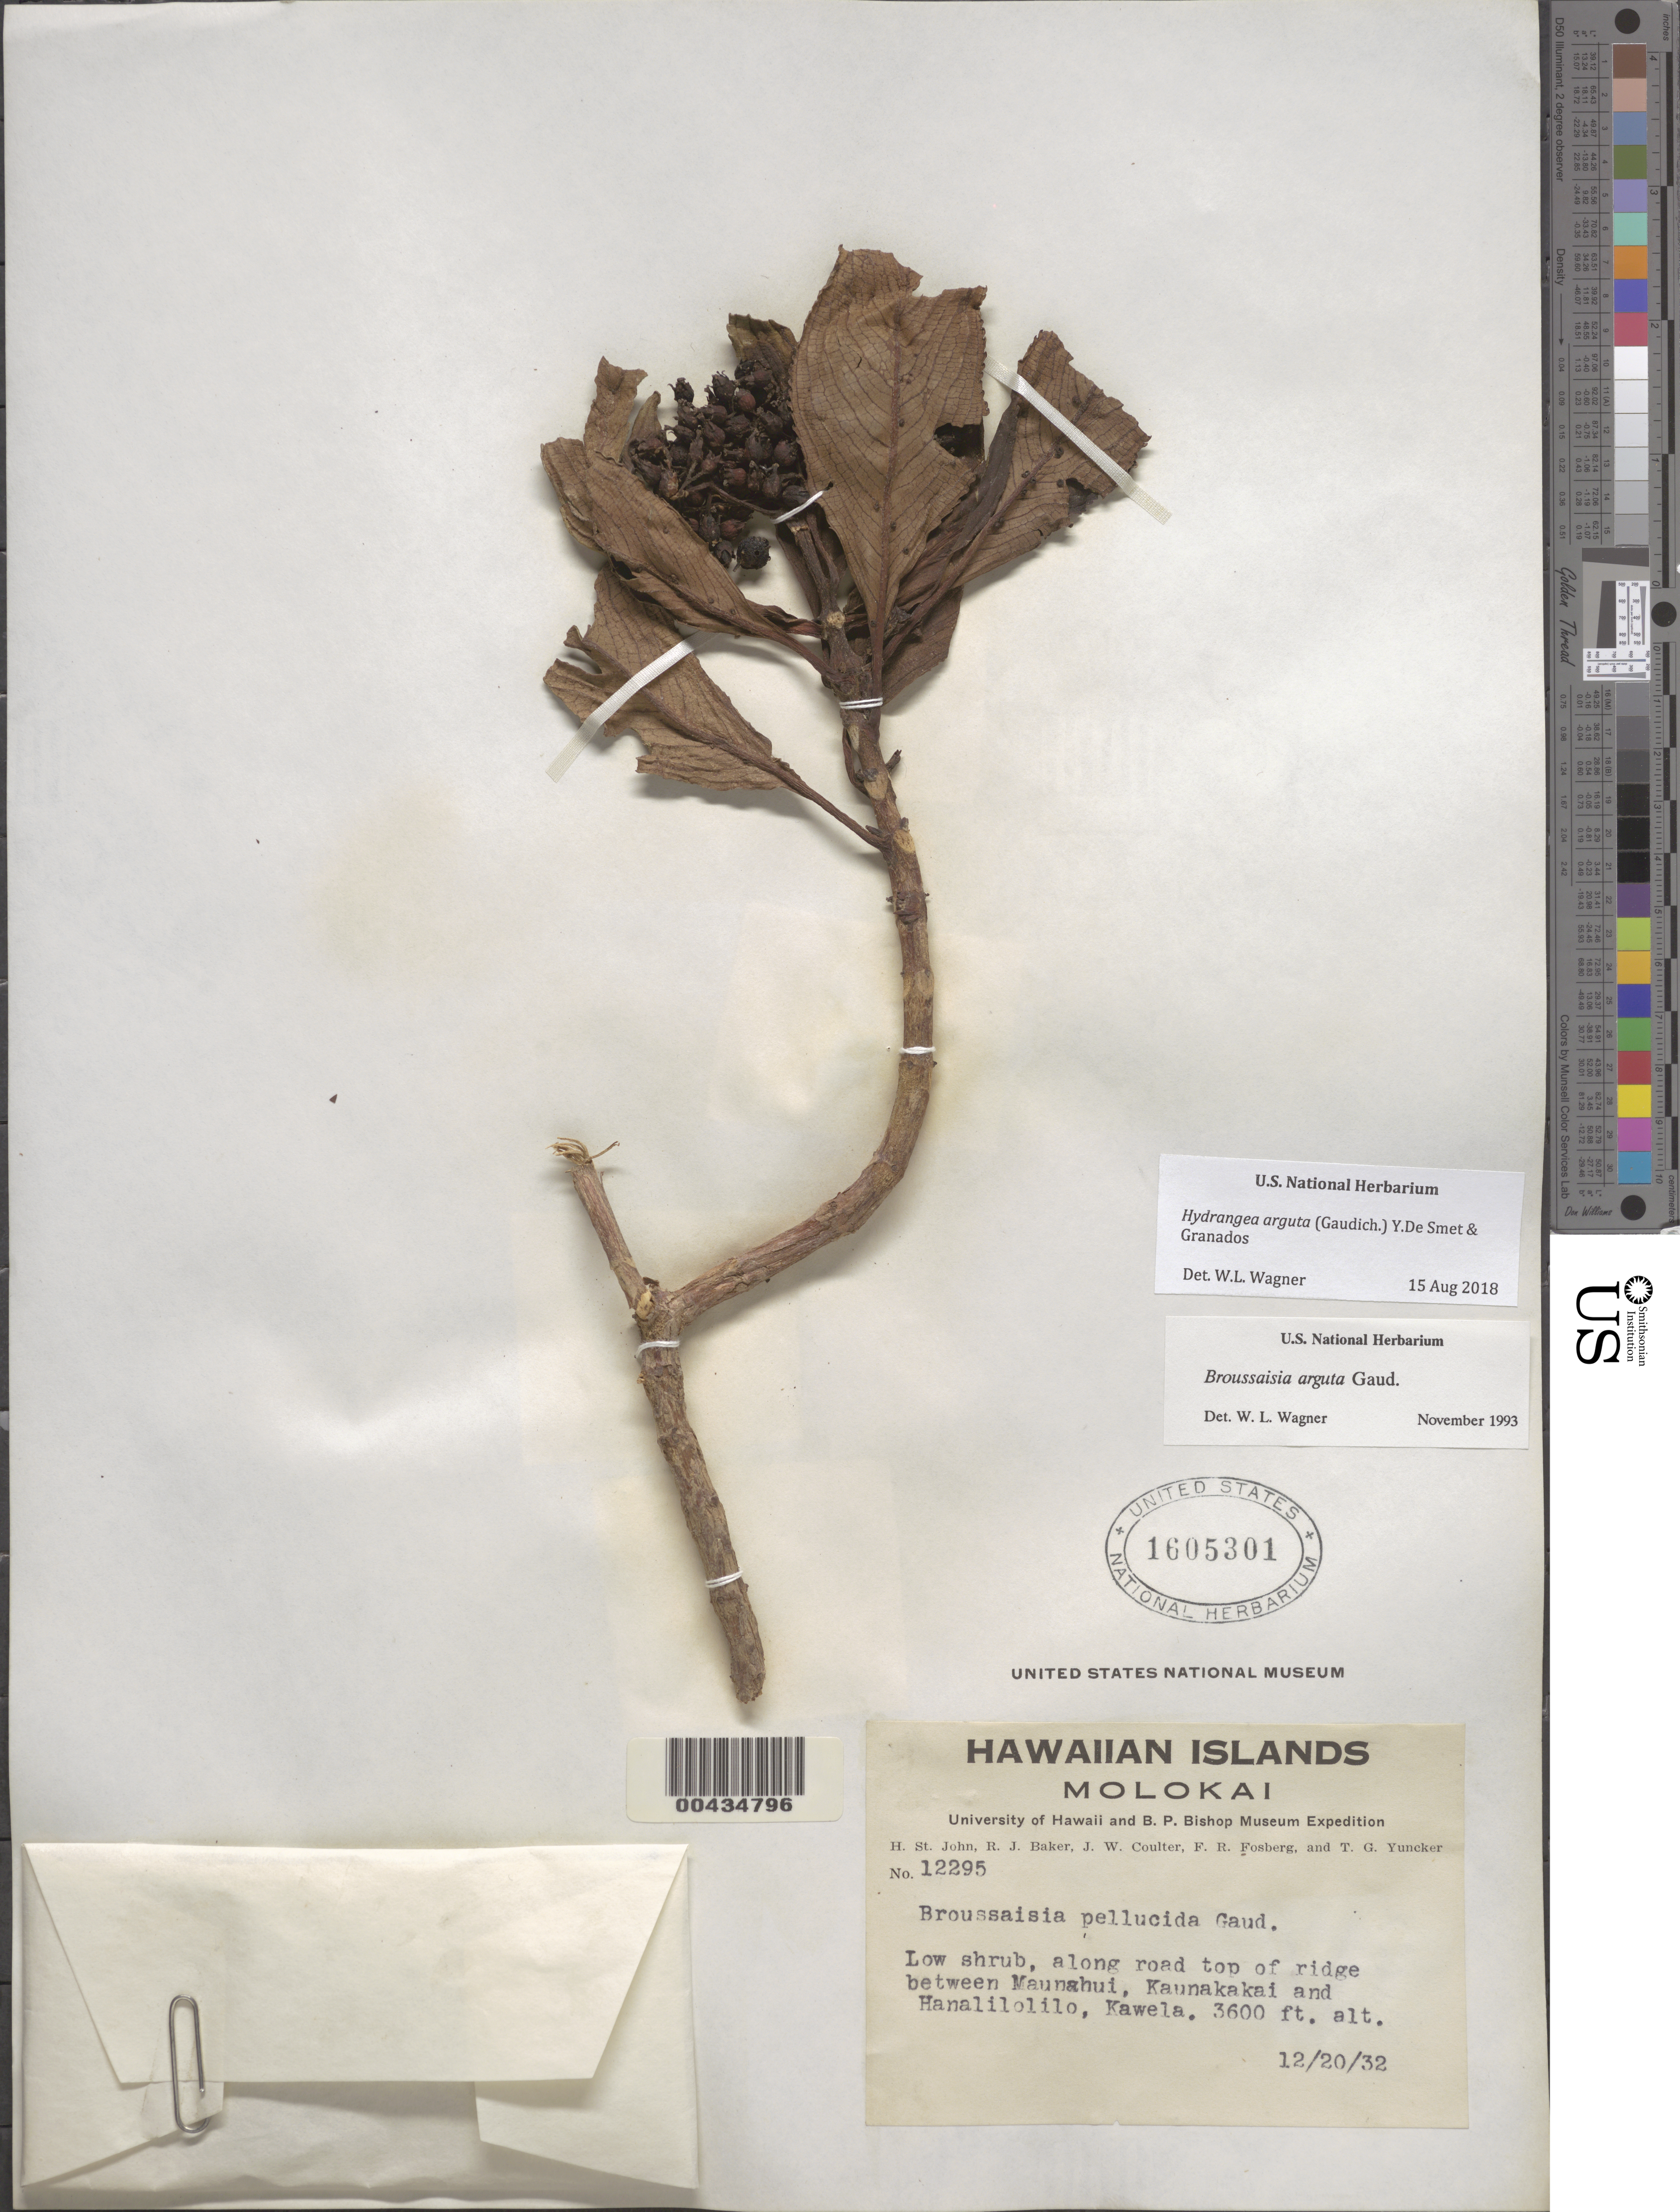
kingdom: Plantae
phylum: Tracheophyta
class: Magnoliopsida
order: Cornales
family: Hydrangeaceae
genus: Hydrangea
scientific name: Hydrangea arguta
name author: (Gaudich.) Y. De Smet & C. Granados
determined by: Wagner, W. L., (BOT), Smithsonian Institution - National Museum of Natural History (UNITED STATES)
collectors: H. St. John, -- Baker, -- Coulter, F. R. Fosberg & T. G. Yuncker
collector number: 12295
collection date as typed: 20 Dec 1932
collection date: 1932-12-20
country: United States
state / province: Hawaii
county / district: Maui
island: Moloka'i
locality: Along road top of ridge between Maunahui, Kaunakakai and Hanalilolilo, Kawela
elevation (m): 1097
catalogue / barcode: US 1605301